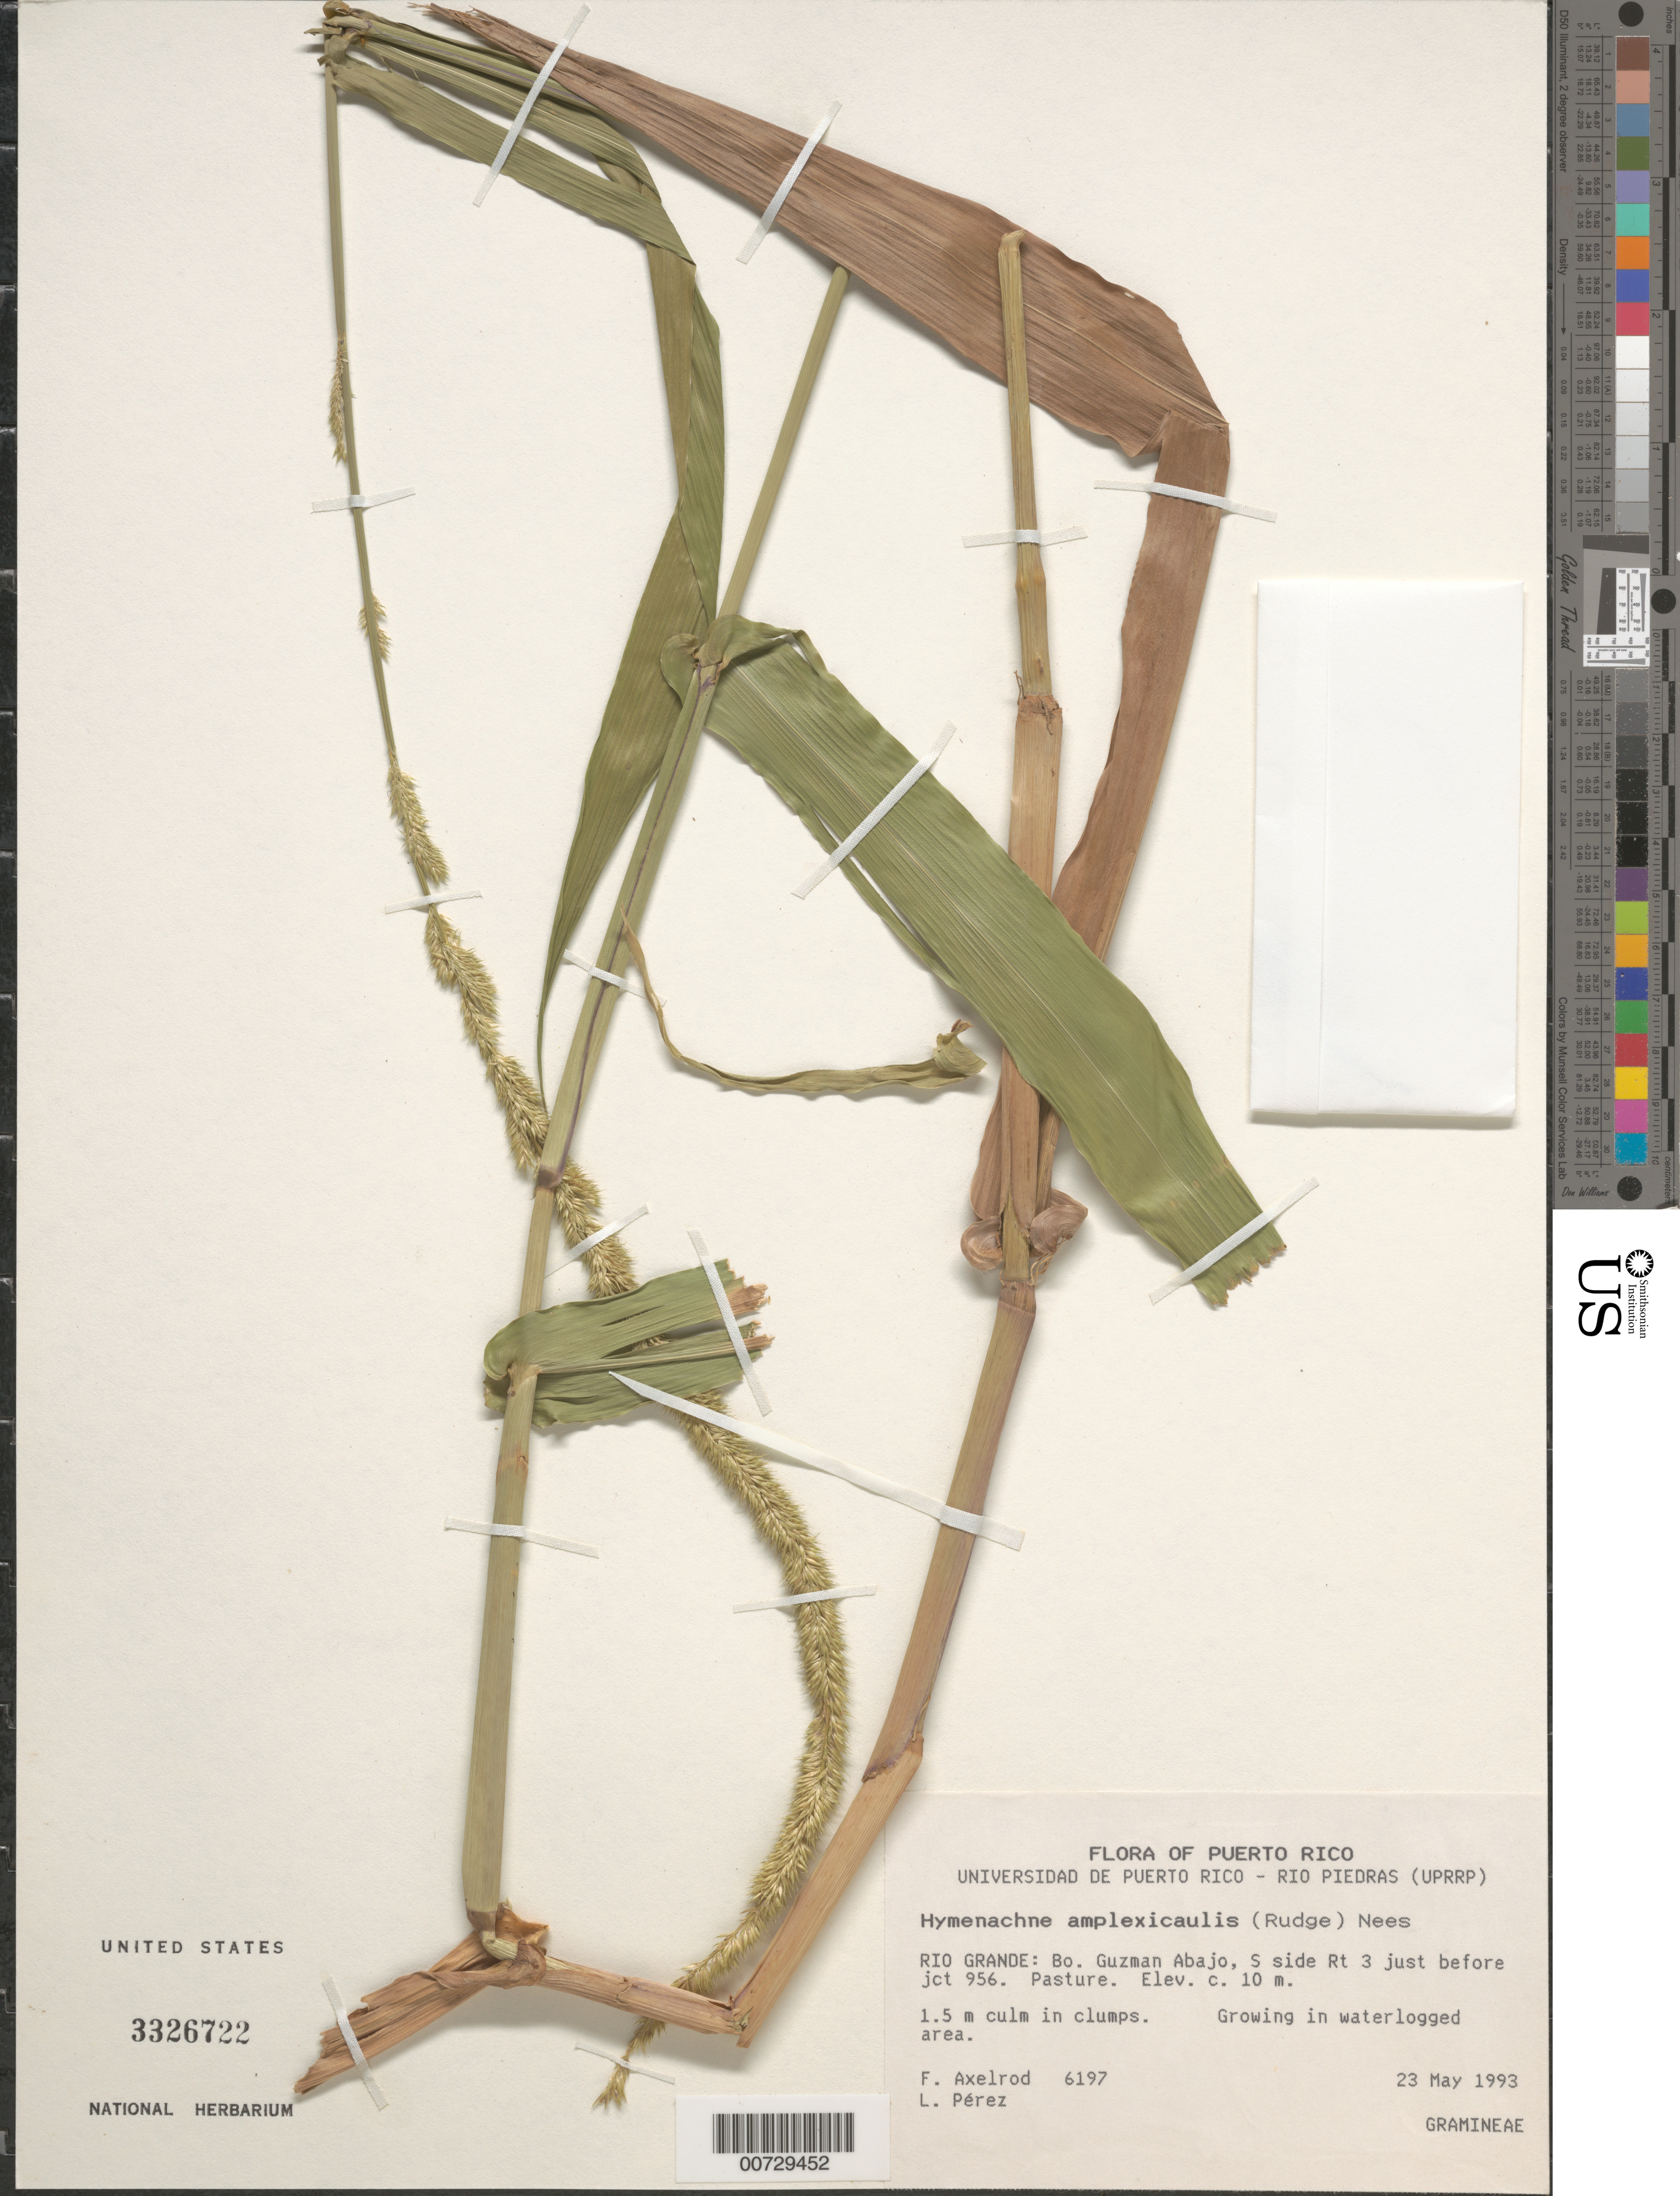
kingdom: Plantae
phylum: Tracheophyta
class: Liliopsida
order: Poales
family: Poaceae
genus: Hymenachne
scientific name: Hymenachne amplexicaulis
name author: (Rudge) Nees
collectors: F. S. Axelrod & L. Pérez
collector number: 6197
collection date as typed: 23 May 1993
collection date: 1993-05-23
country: Puerto Rico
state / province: Río Grande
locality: Río Grande: Bo. Guzman Abajo, S side Rte 3 just before jct 956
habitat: Pasture; growing in waterlogged area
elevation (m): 10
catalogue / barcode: US 3326722